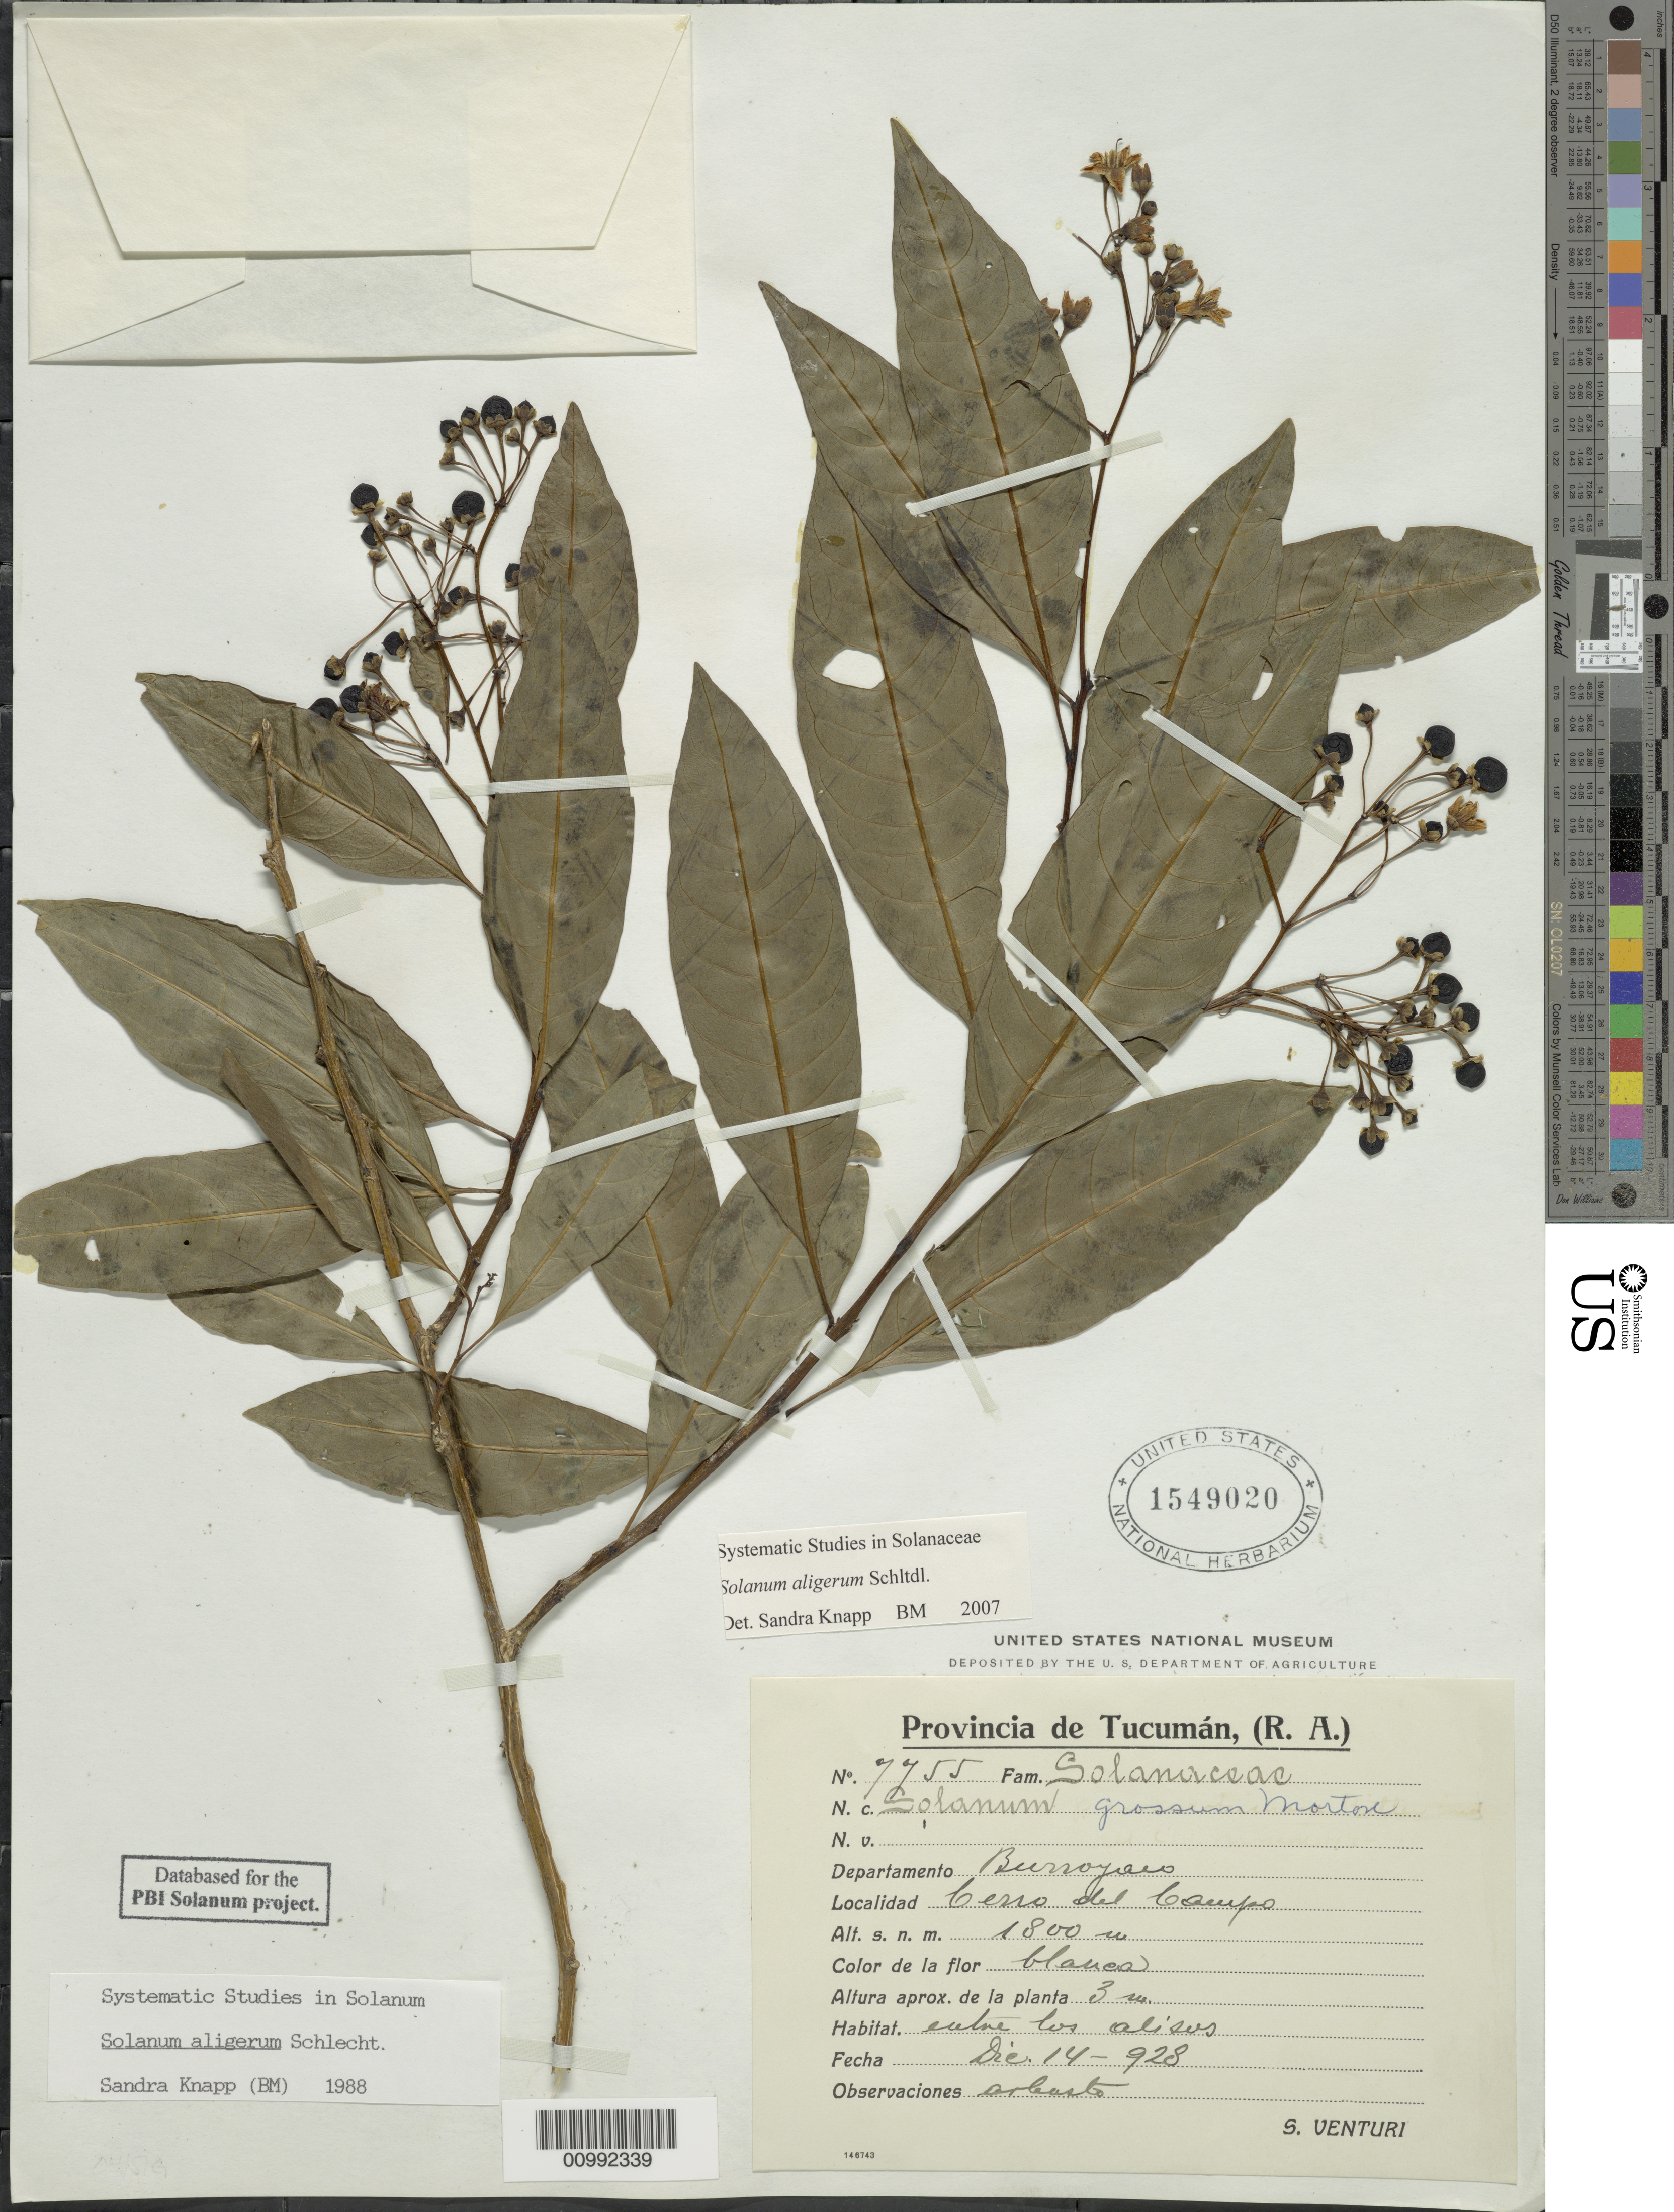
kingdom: Plantae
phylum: Tracheophyta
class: Magnoliopsida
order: Solanales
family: Solanaceae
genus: Solanum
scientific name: Solanum aligerum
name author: Schltdl.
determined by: Knapp, S. D.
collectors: S. Venturi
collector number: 7755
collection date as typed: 14 Dec 1928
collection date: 1928-12-14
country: Argentina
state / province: Tucumán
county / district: Burruyacú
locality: Cerro del Campo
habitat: entre los alisos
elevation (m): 1800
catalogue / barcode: US 1549020